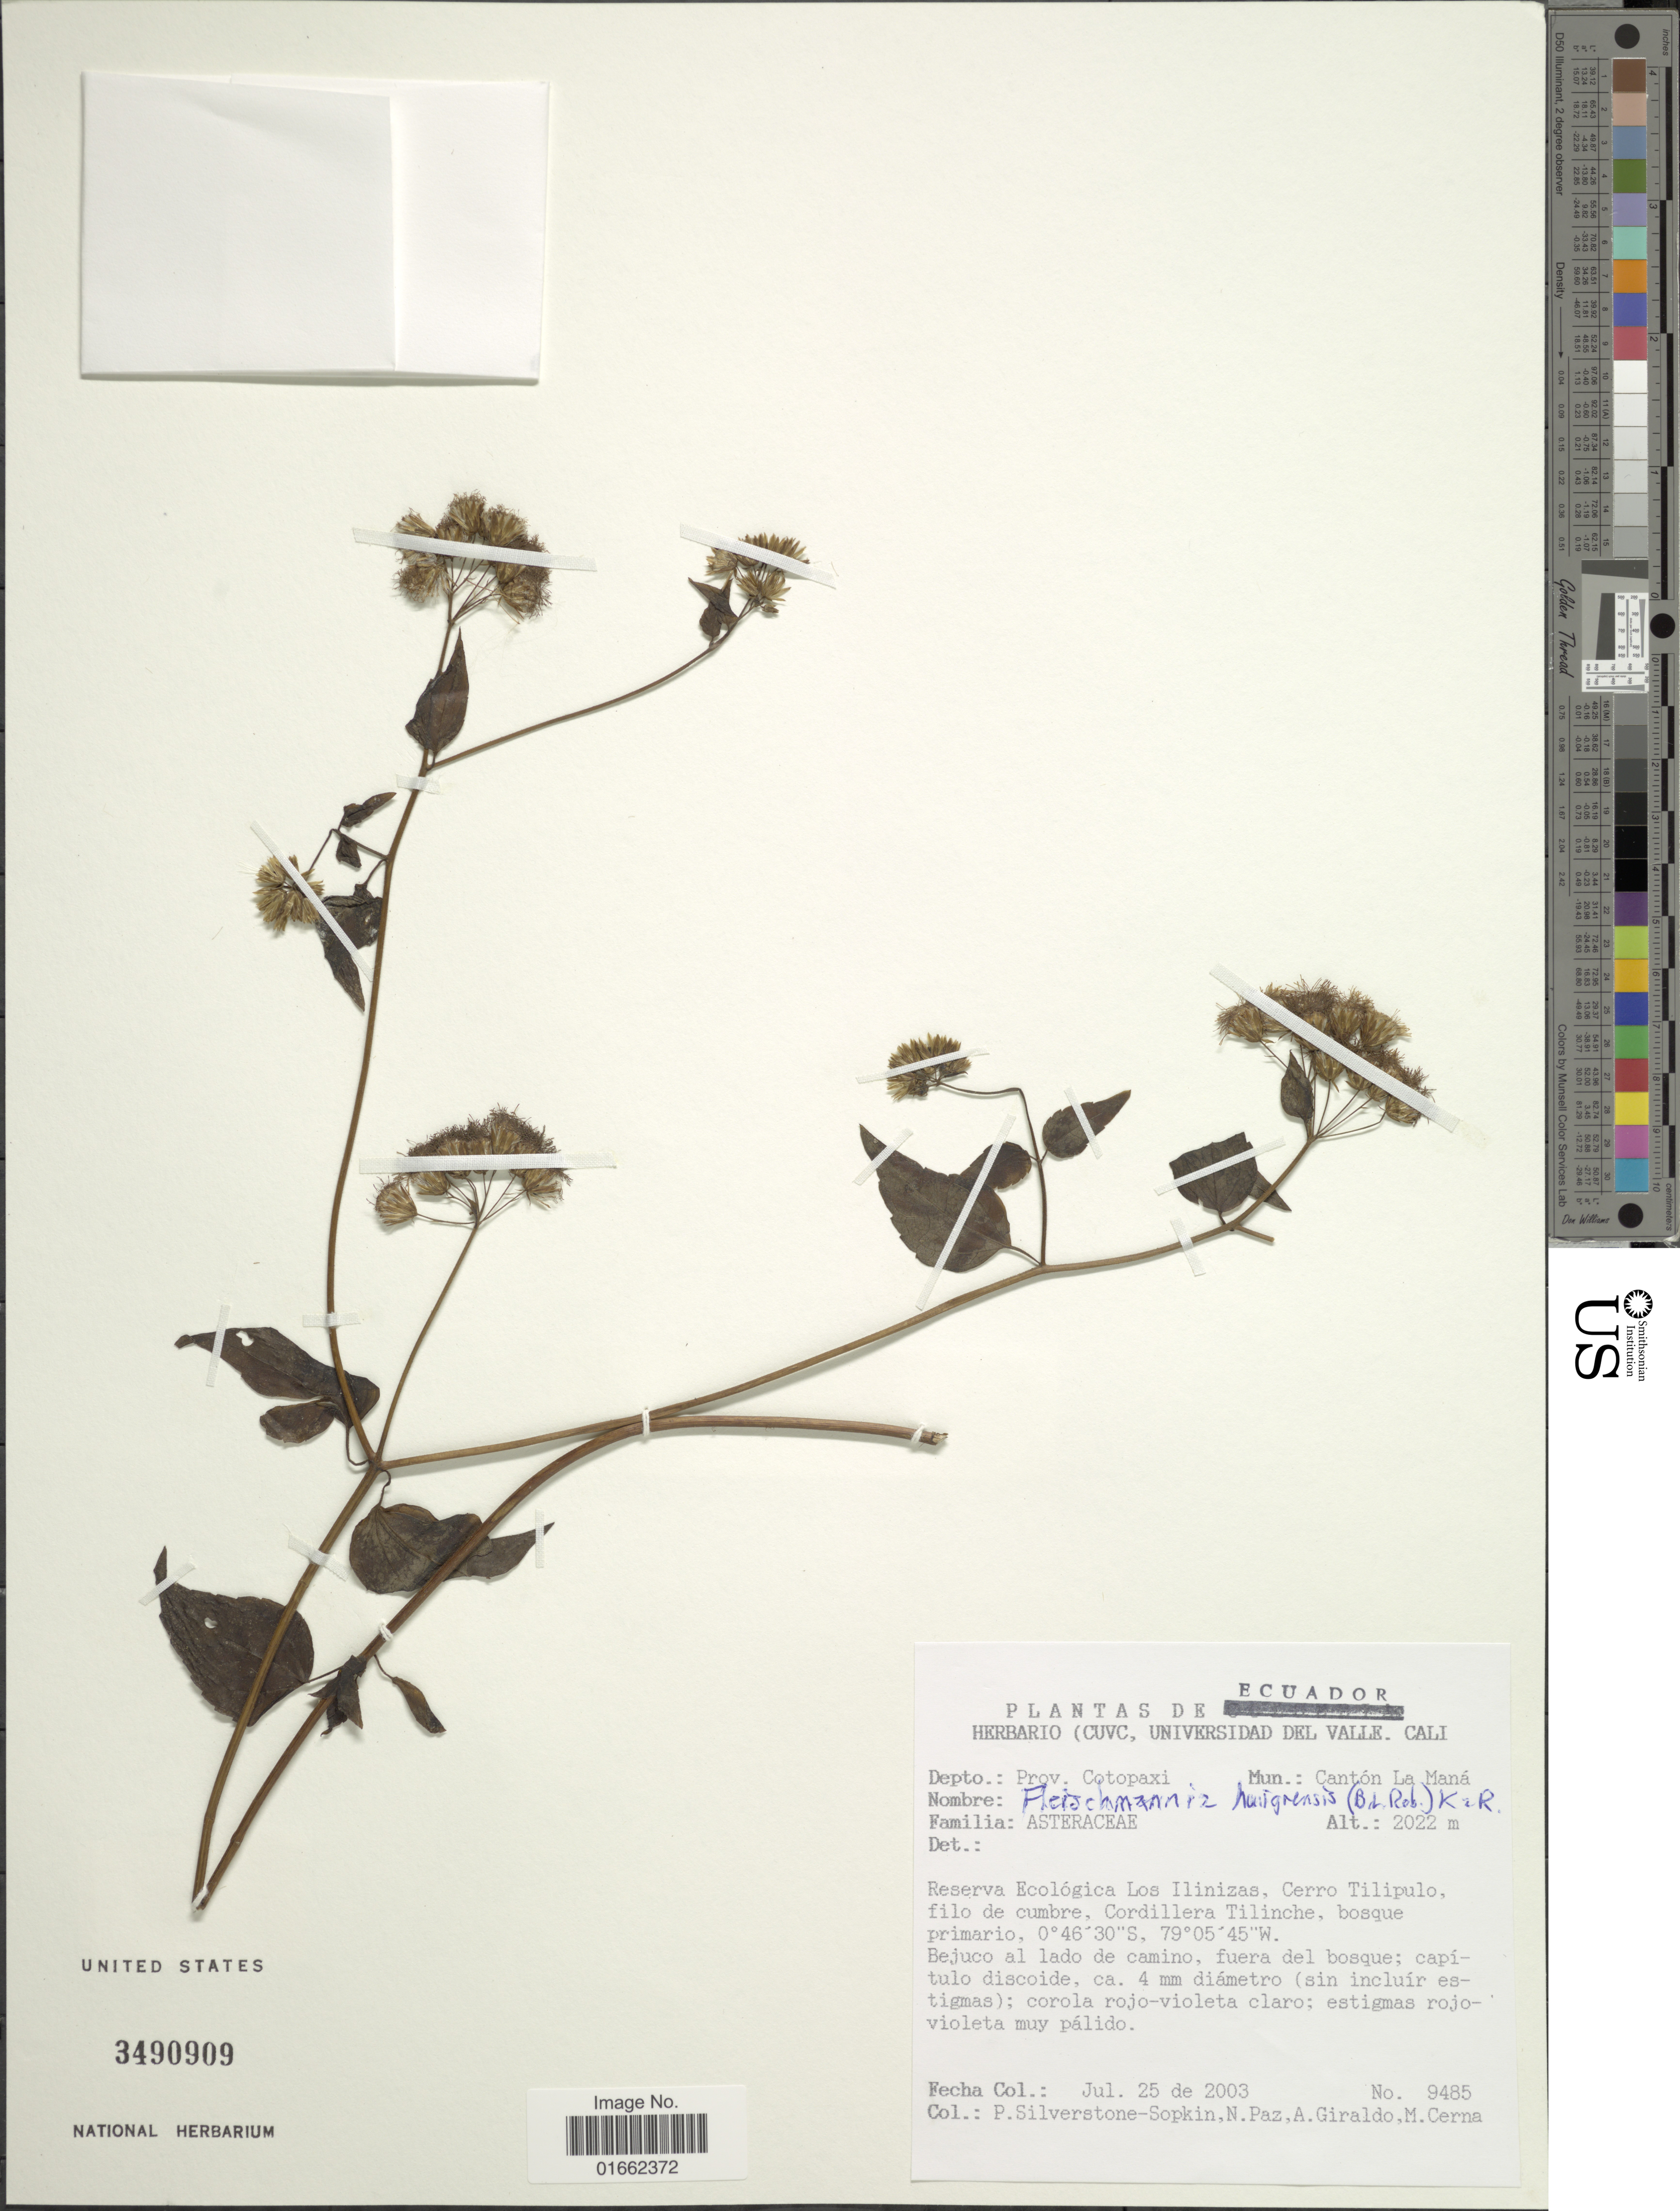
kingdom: Plantae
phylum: Tracheophyta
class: Magnoliopsida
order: Asterales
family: Asteraceae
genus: Fleischmannia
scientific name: Fleischmannia obscurifolia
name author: (Hieron.) R.M. King & H. Rob.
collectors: P. A. Silverstone-Sopkin, N. Paz, A. Giraldo & M. Cerna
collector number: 9485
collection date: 2003-07-25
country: Ecuador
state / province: Cotopaxi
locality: Depto.: Prov. Cotopaxi. Mun.: Cantón La Maná. Reserva Ecológica Los Ilinizas, Cerro Tilipulo, filo de cumbre, Cordillera Tilinche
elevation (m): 2022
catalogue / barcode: US 3490909